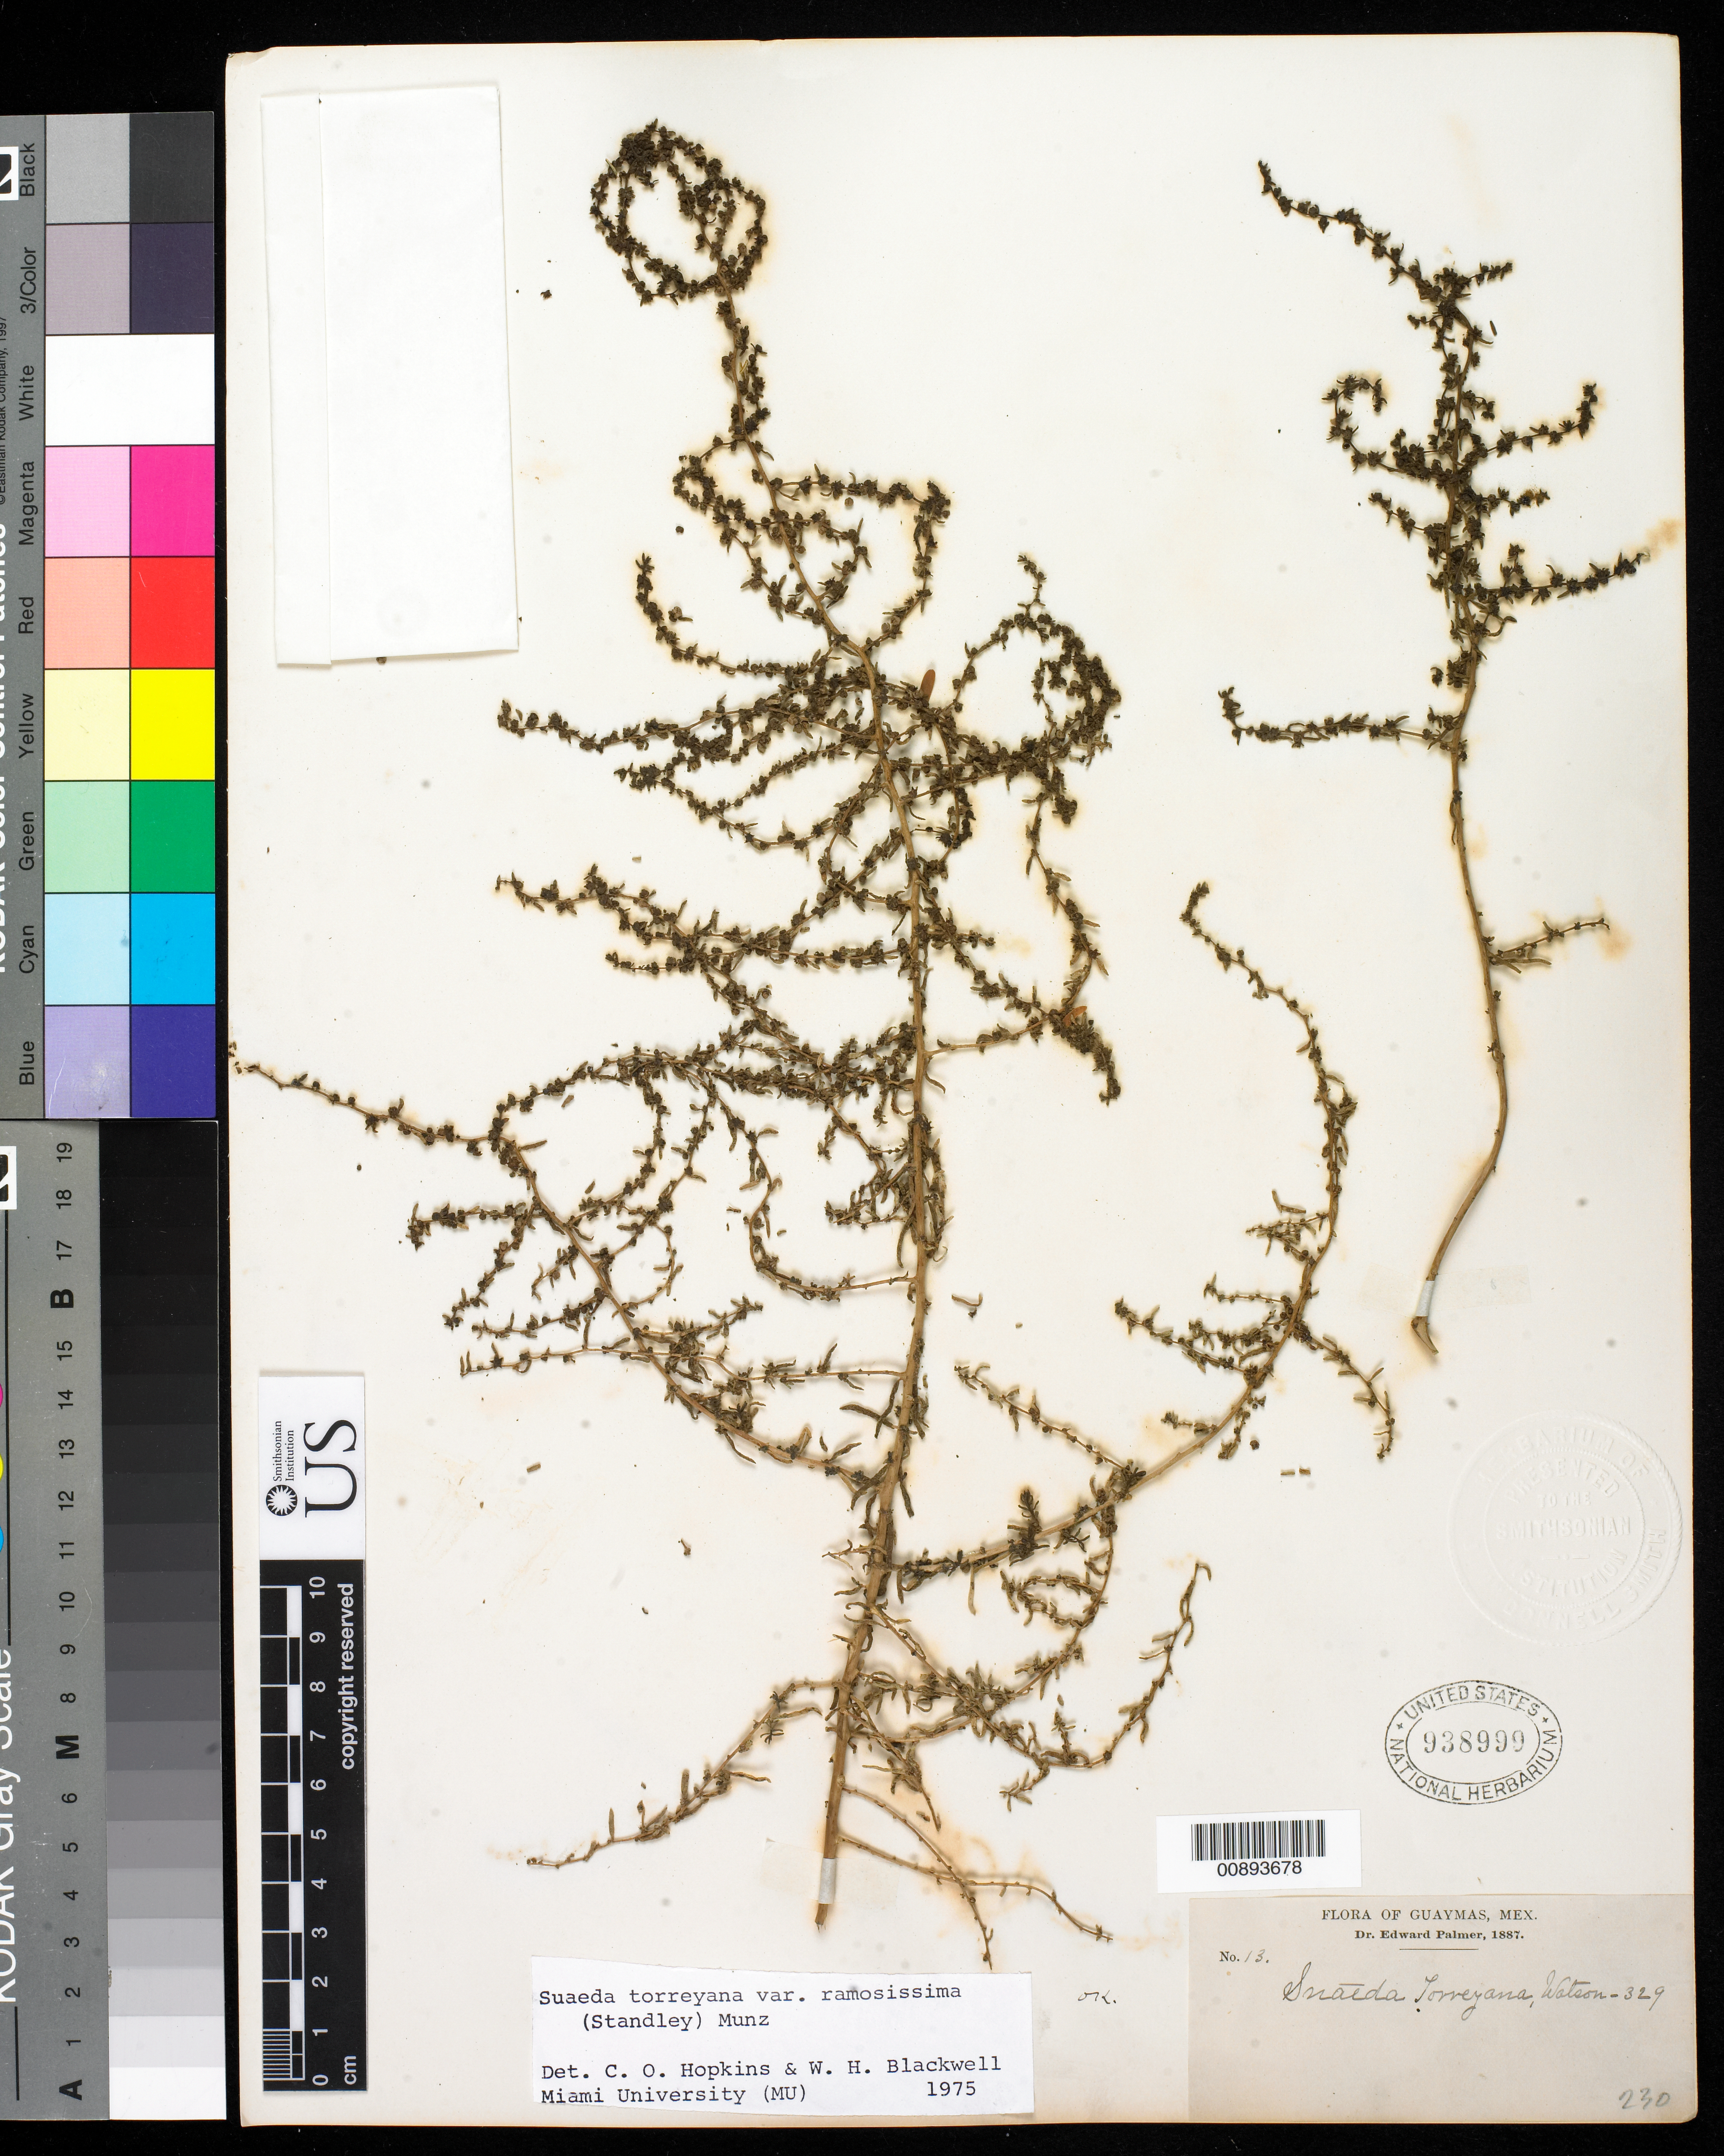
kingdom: Plantae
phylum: Tracheophyta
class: Magnoliopsida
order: Caryophyllales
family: Amaranthaceae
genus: Suaeda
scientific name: Suaeda torreyana var. ramosissima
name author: (Standl.) Munz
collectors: E. Palmer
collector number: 13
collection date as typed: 1887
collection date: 1887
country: Mexico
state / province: Sonora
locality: Guaymas, Sonora.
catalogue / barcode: US 938999